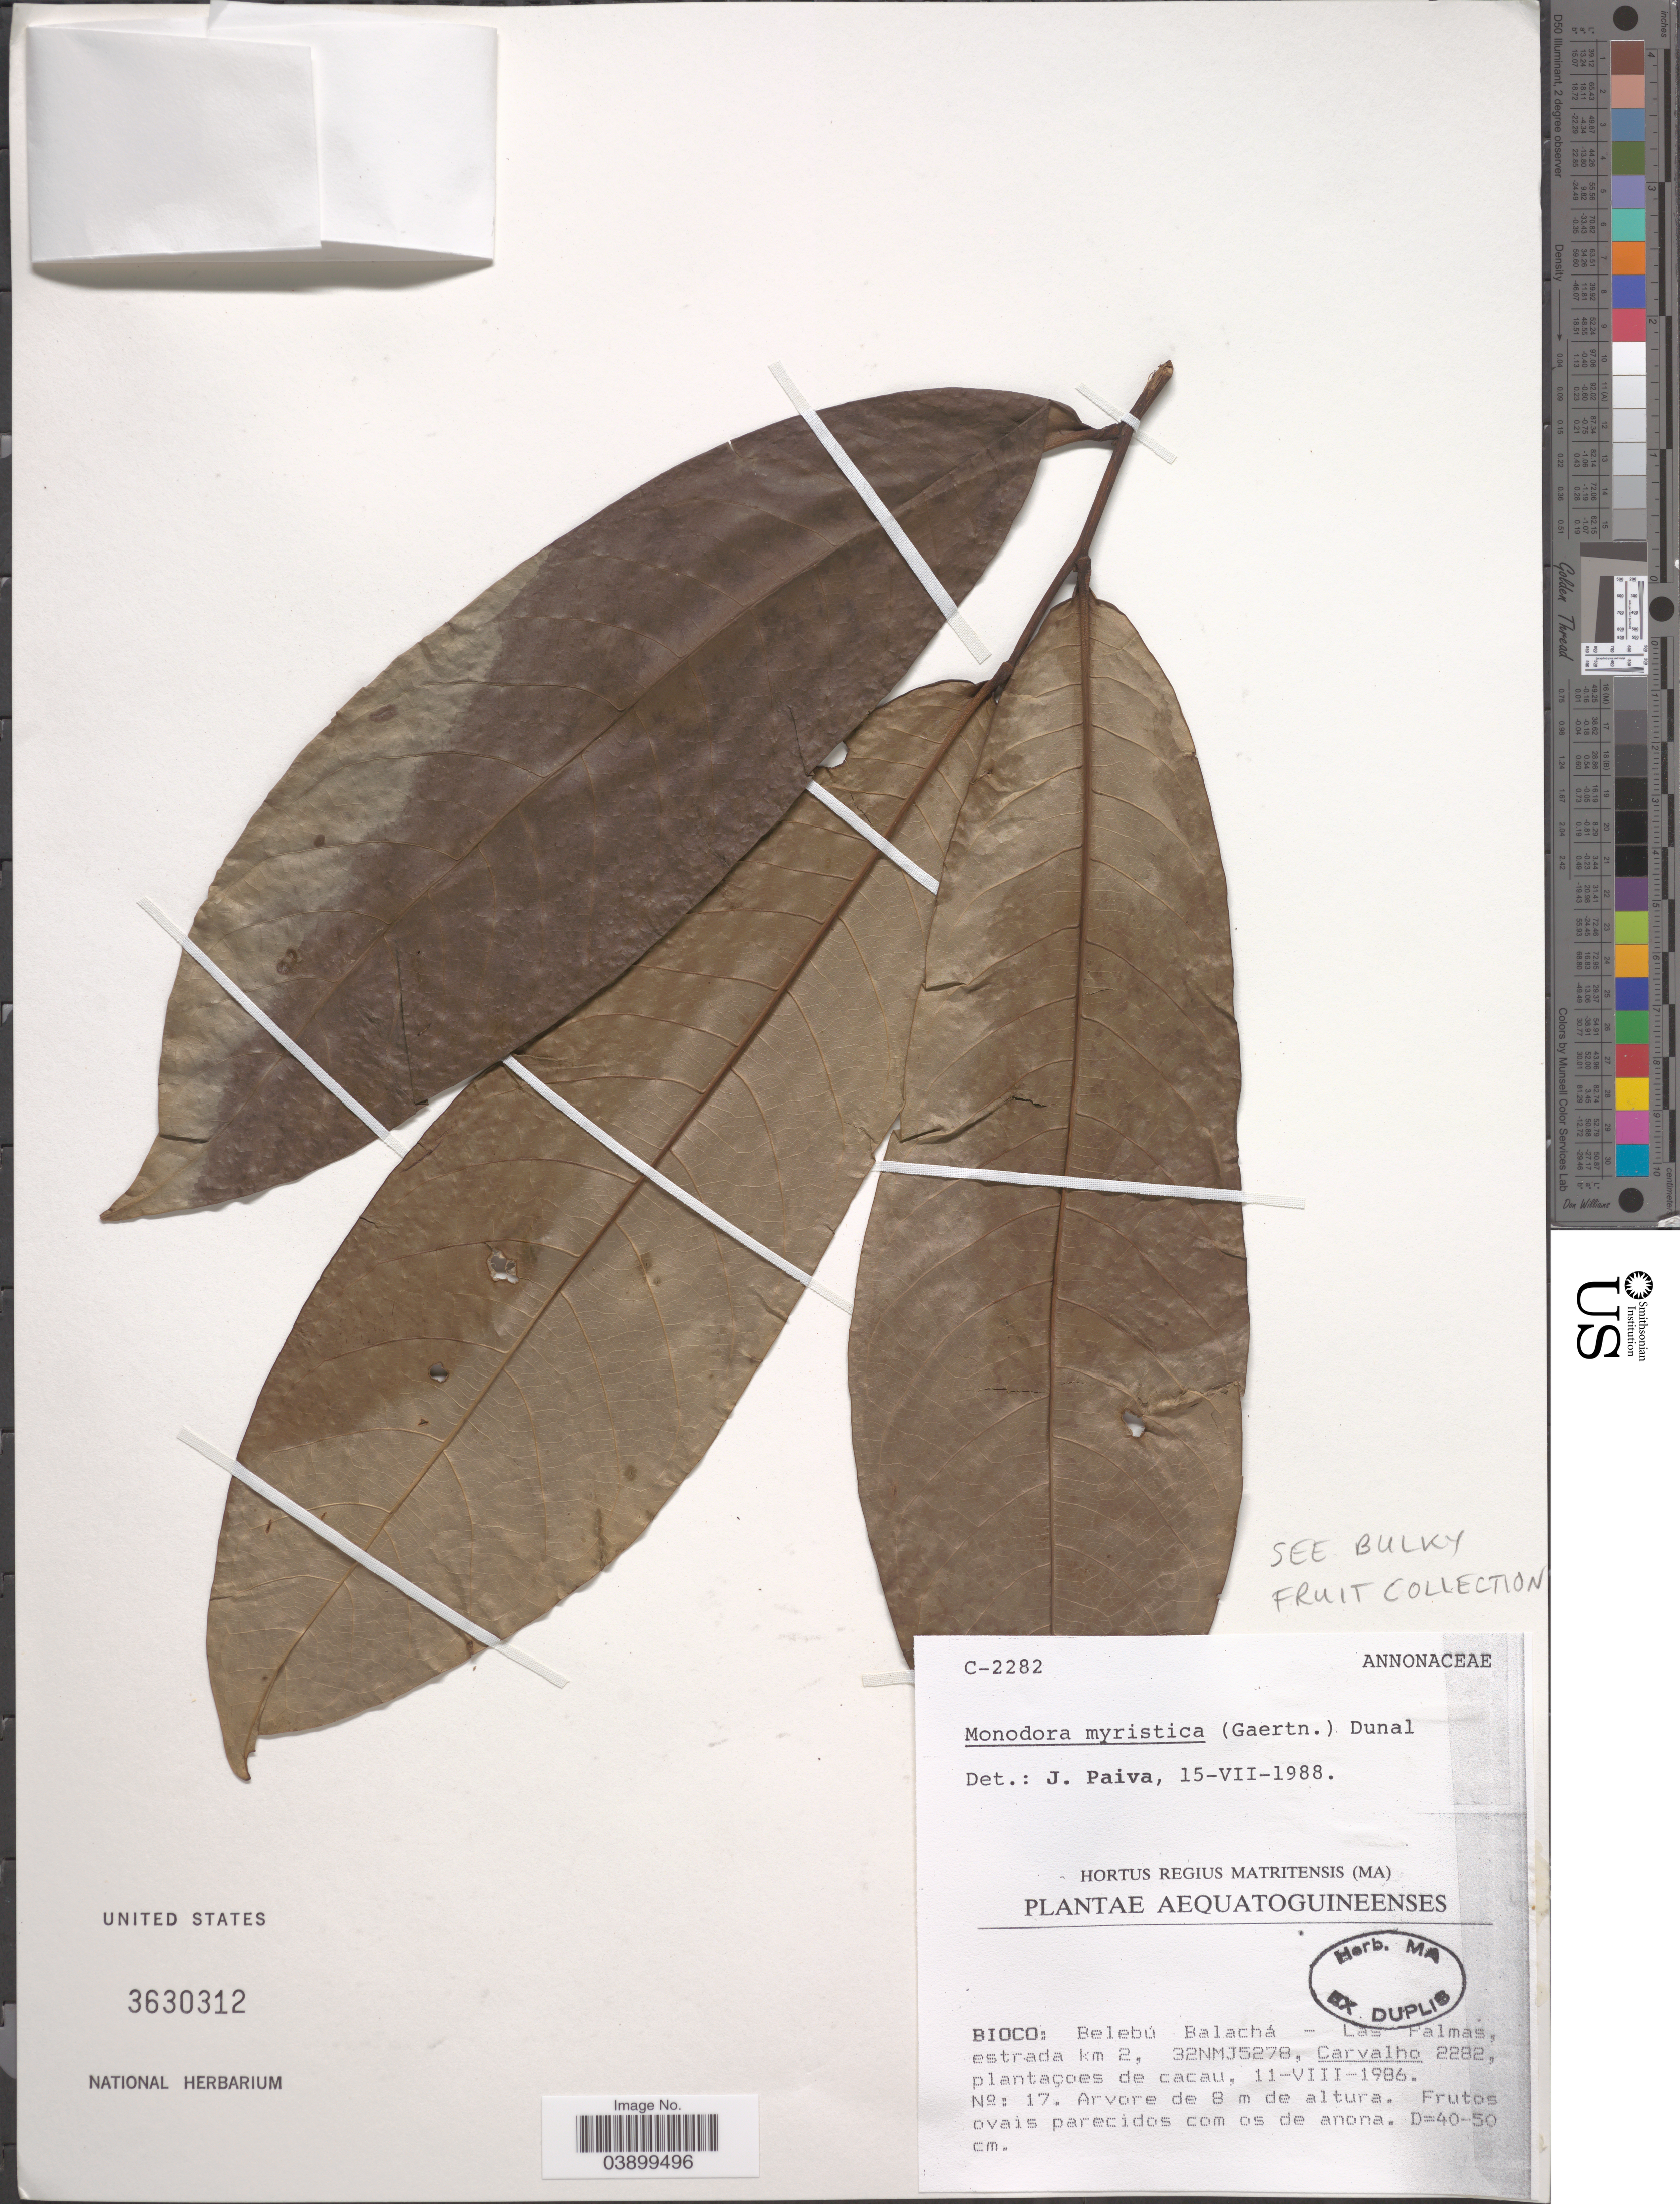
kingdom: Plantae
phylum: Tracheophyta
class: Magnoliopsida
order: Magnoliales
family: Annonaceae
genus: Monodora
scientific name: Monodora myristica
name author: (Gaertn.) Dunal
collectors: Carvalho, --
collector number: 2282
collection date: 1986-08-11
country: Equatorial Guinea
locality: Bioco: Belebú Balachá - Las Palmas, estrada km 2, 32NMJ5278.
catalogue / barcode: US 3630312